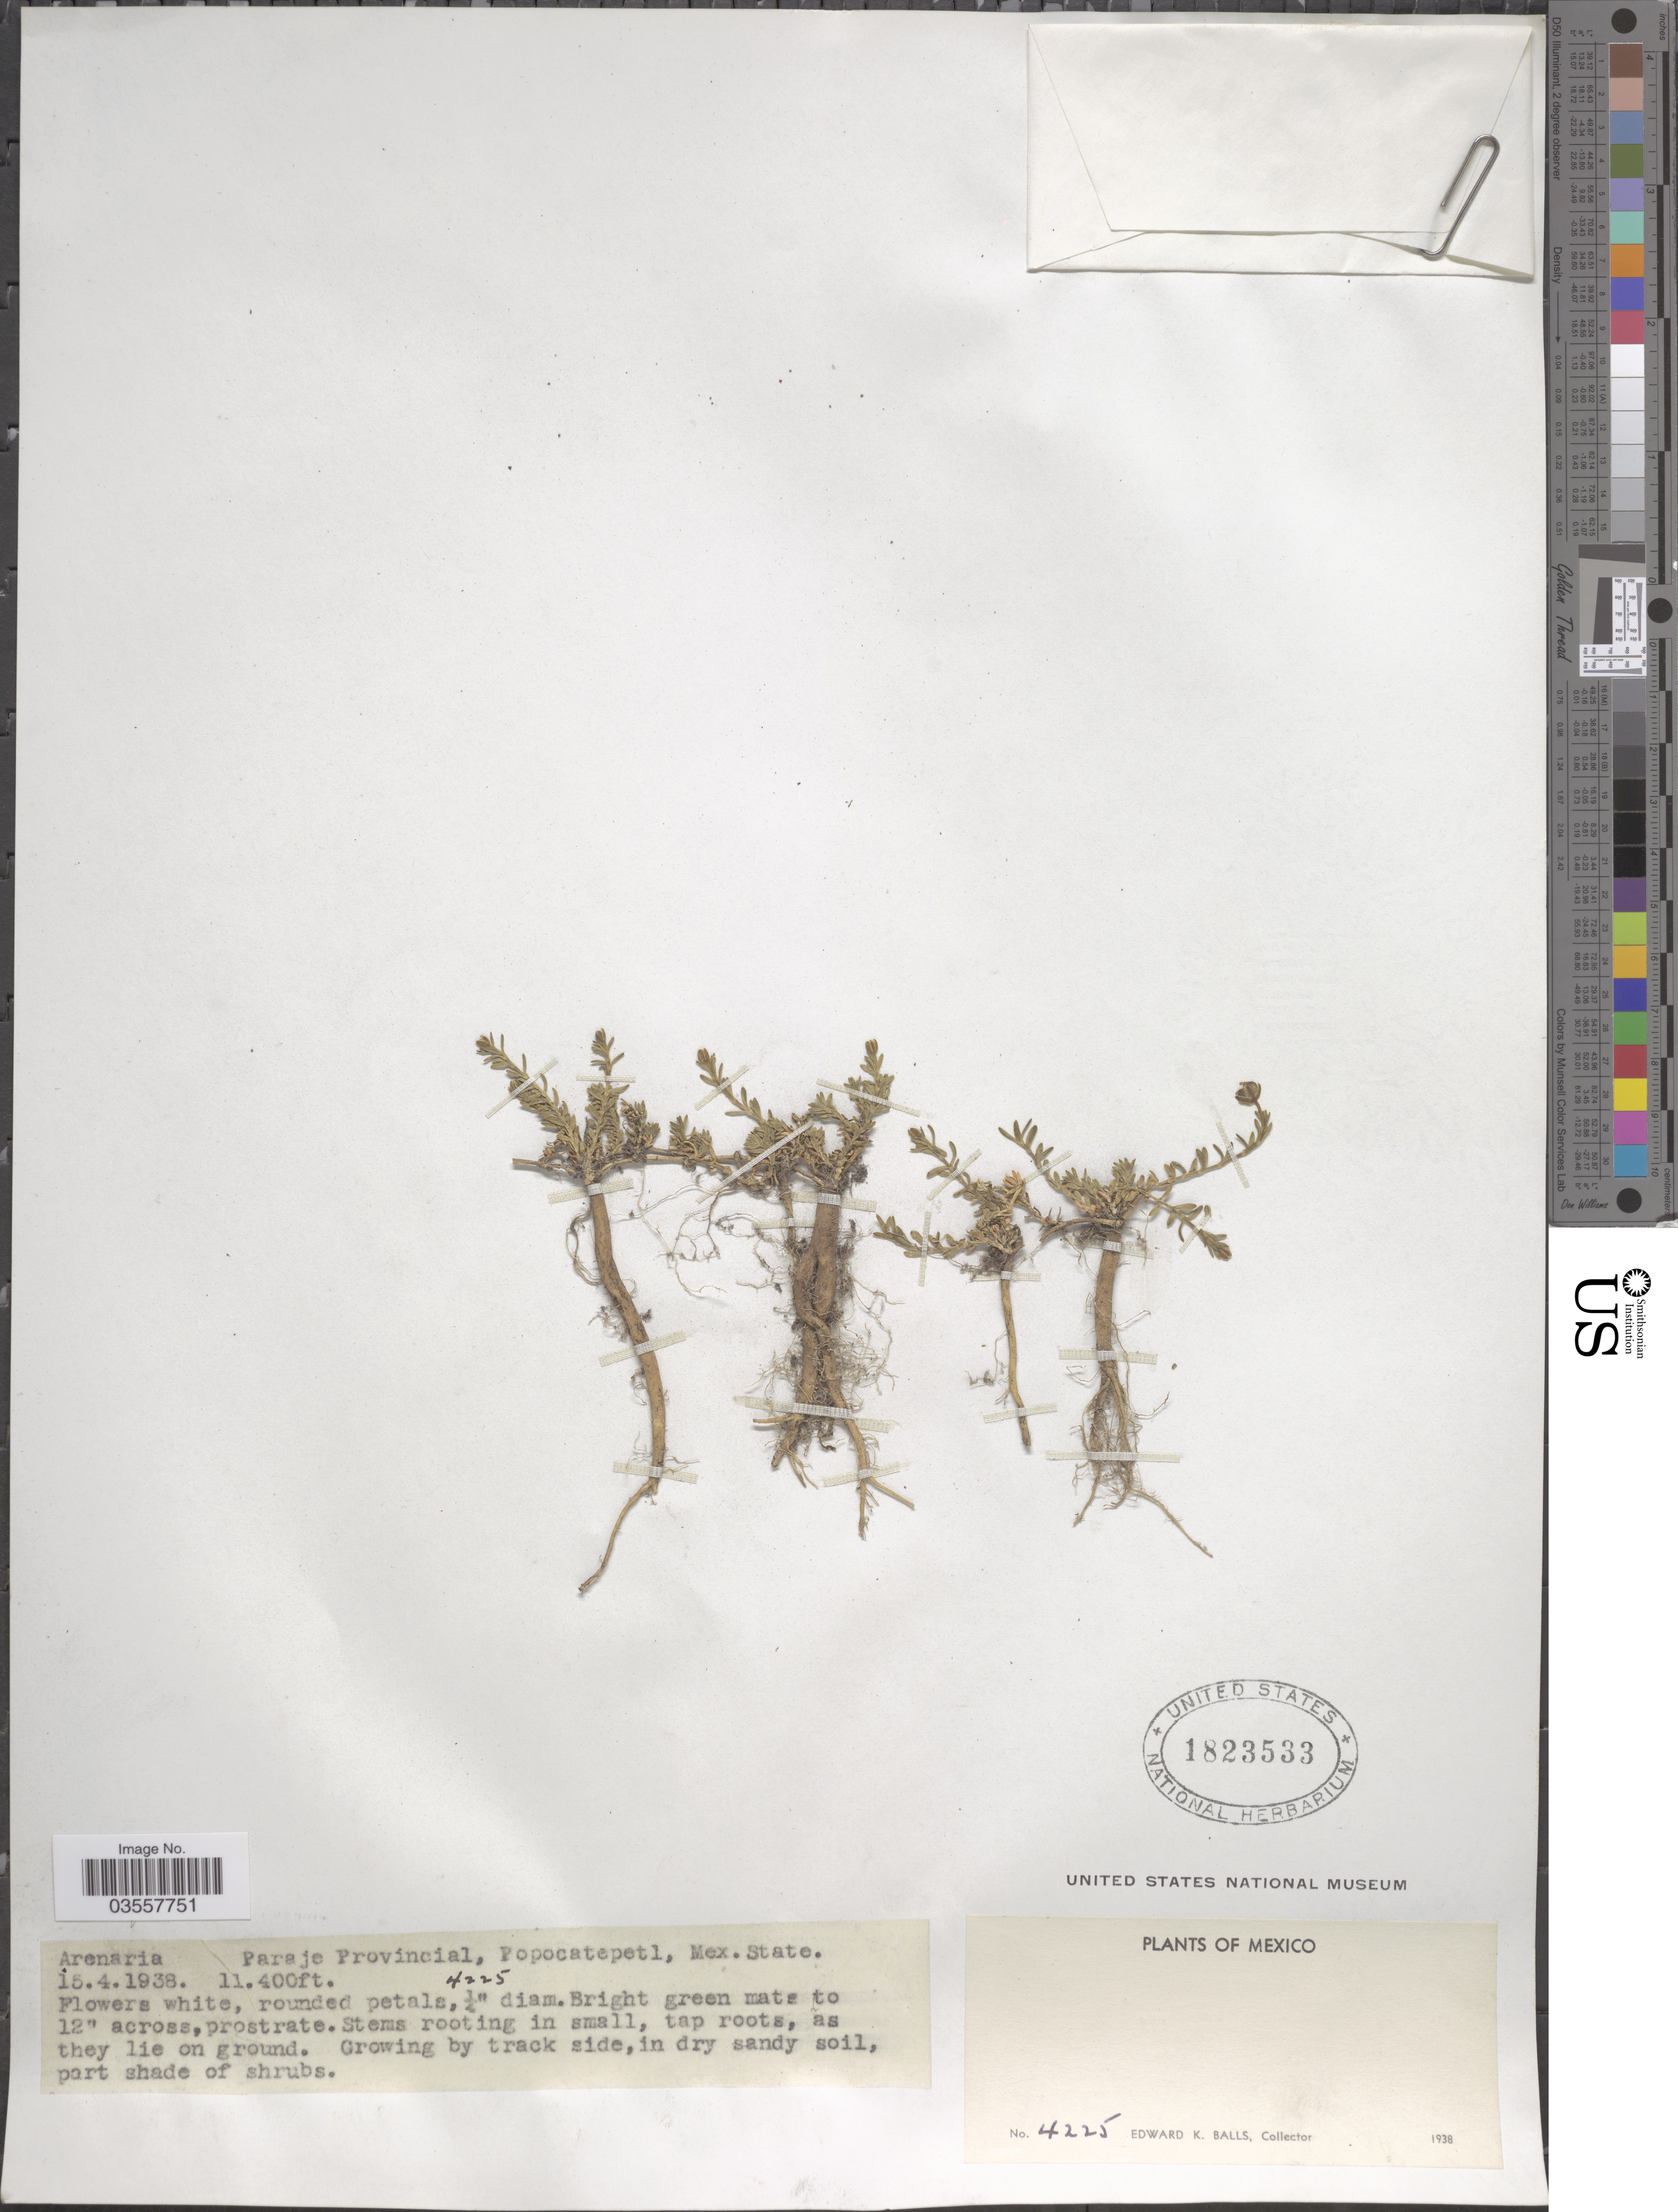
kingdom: Plantae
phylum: Tracheophyta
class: Magnoliopsida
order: Caryophyllales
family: Caryophyllaceae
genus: Arenaria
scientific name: Arenaria sp.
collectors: E. K. Balls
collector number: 4225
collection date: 1938-04-15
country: Mexico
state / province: México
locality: Paraje Provincial, Popocatepetl.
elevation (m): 3475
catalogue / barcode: US 1823533